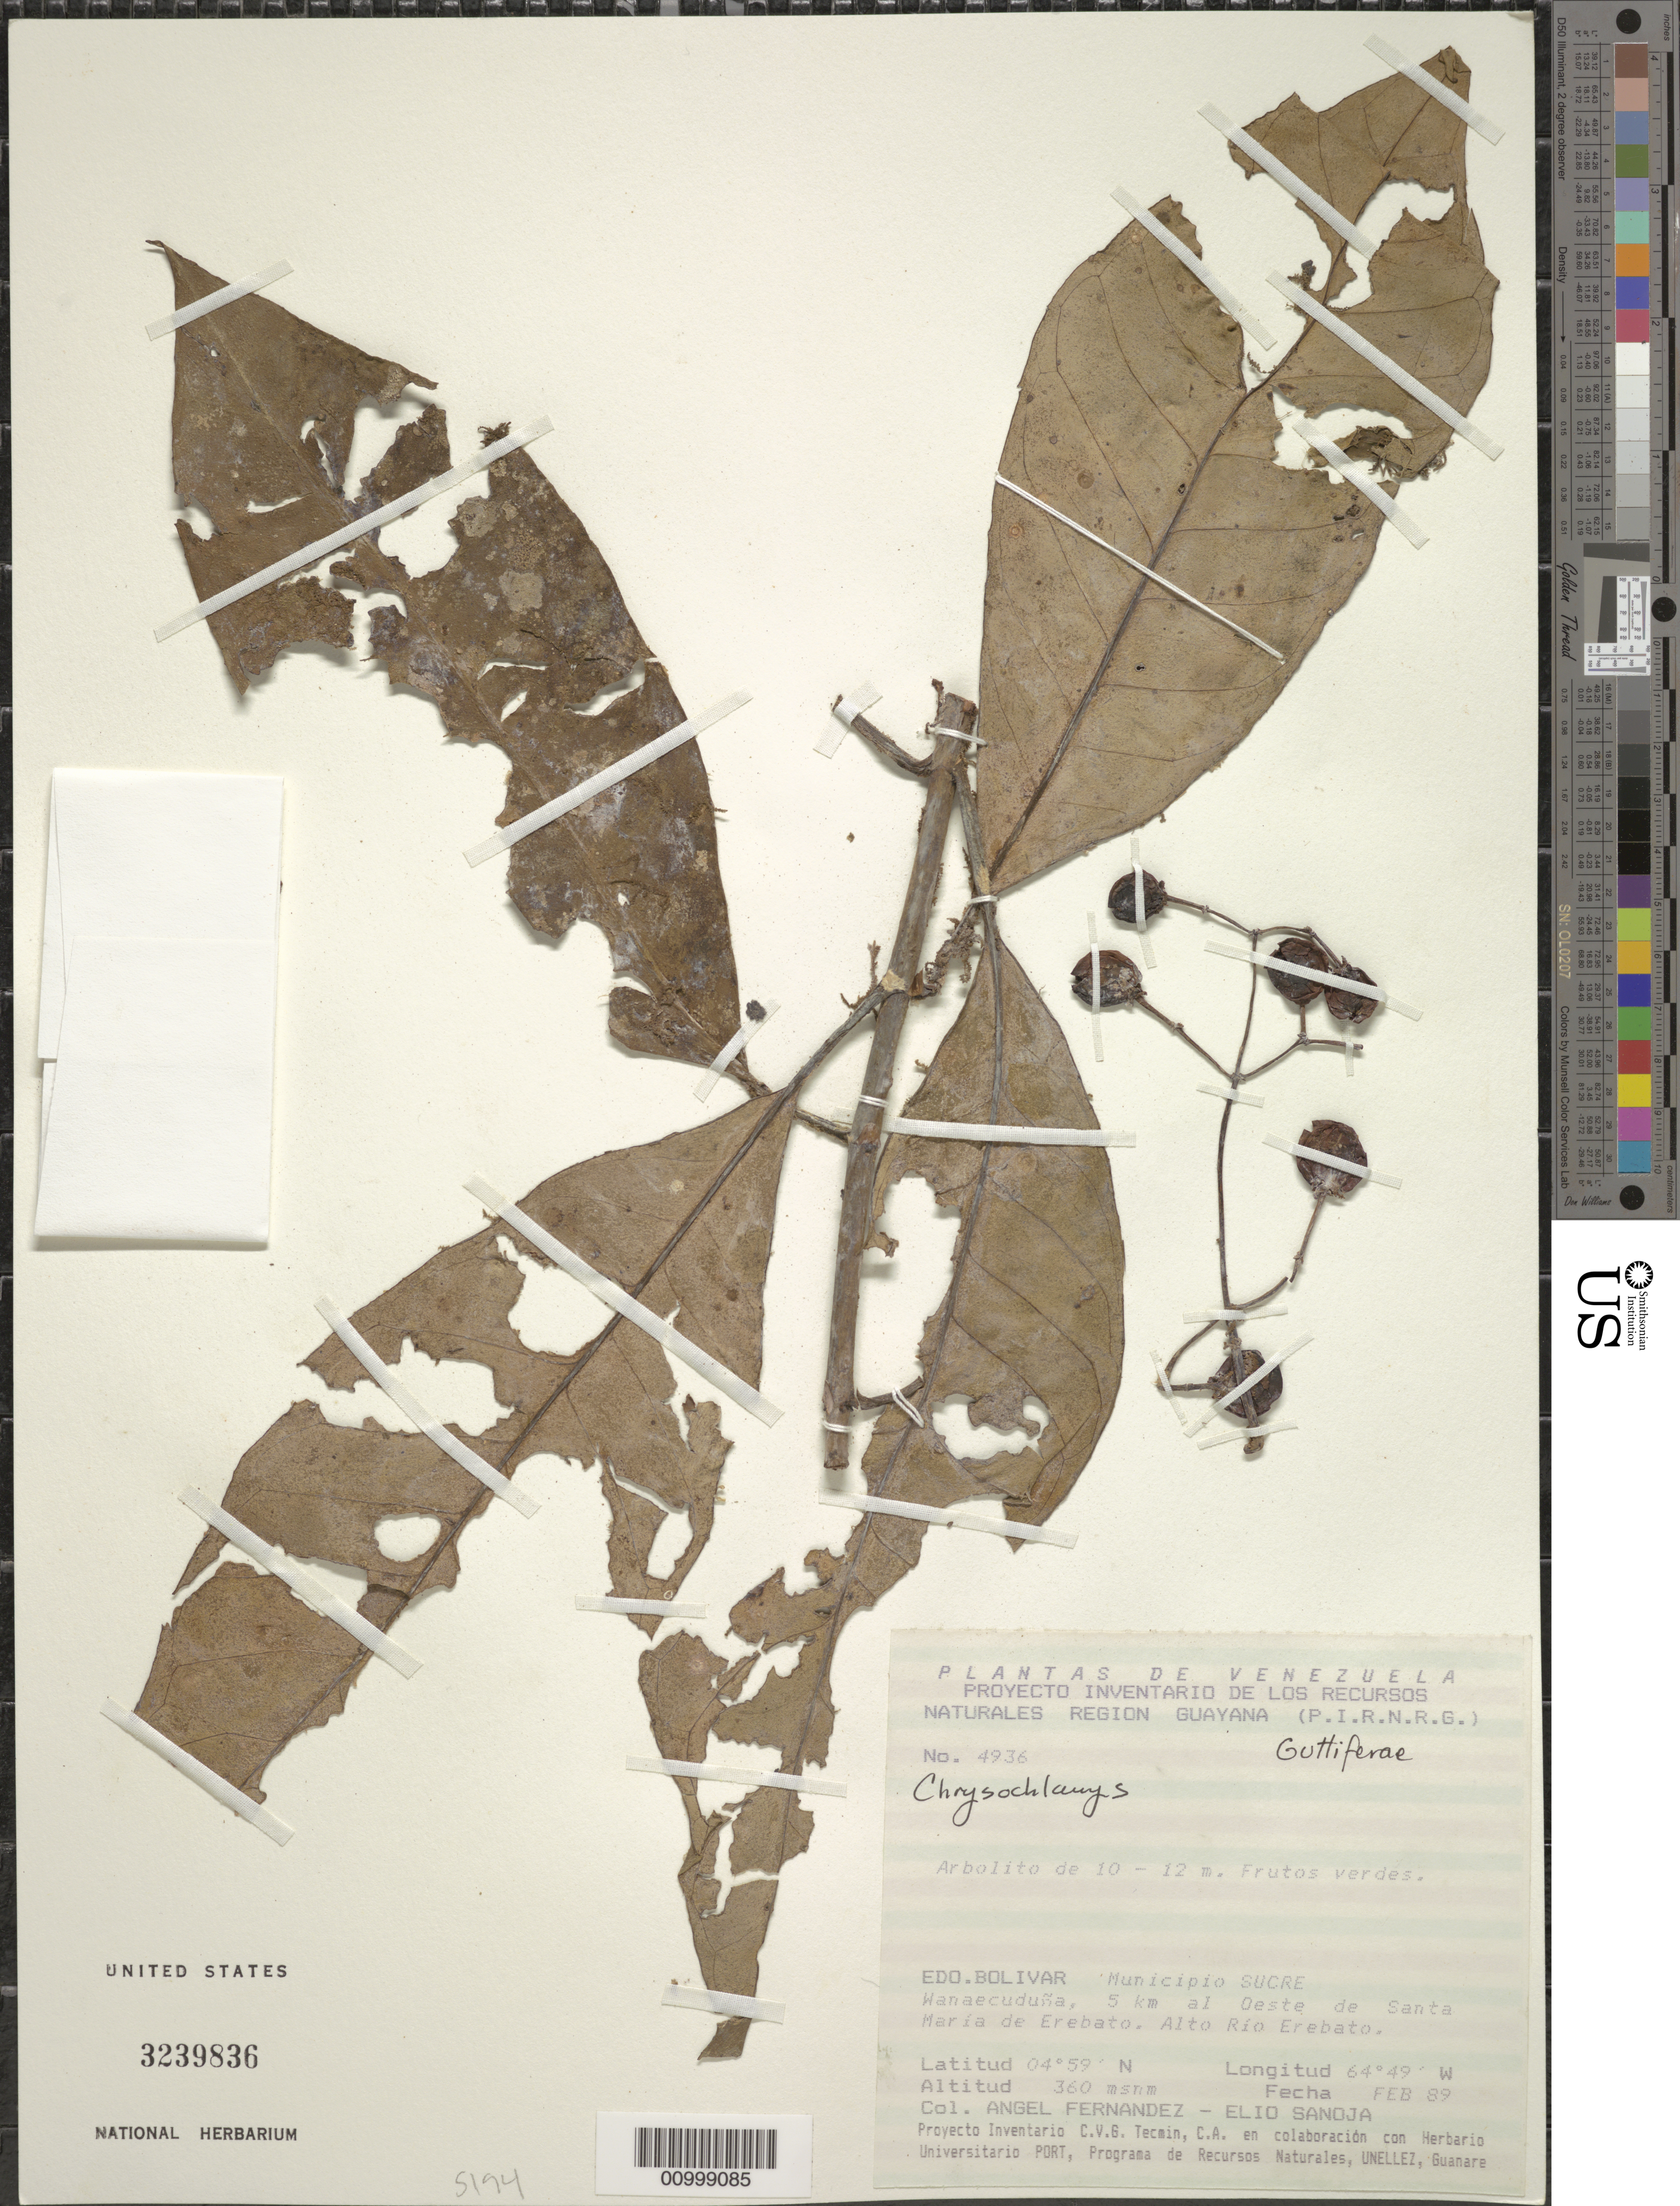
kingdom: Plantae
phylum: Tracheophyta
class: Magnoliopsida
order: Malpighiales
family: Clusiaceae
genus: Chrysochlamys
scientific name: Chrysochlamys sp.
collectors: A. Fernández & E. Sanoja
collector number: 4963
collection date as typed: Feb-89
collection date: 1989-02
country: Venezuela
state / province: Bolívar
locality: Wanaecuduna, 5 km al Oeste de Santa Maria de Erebato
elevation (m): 360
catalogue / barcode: US 3239836